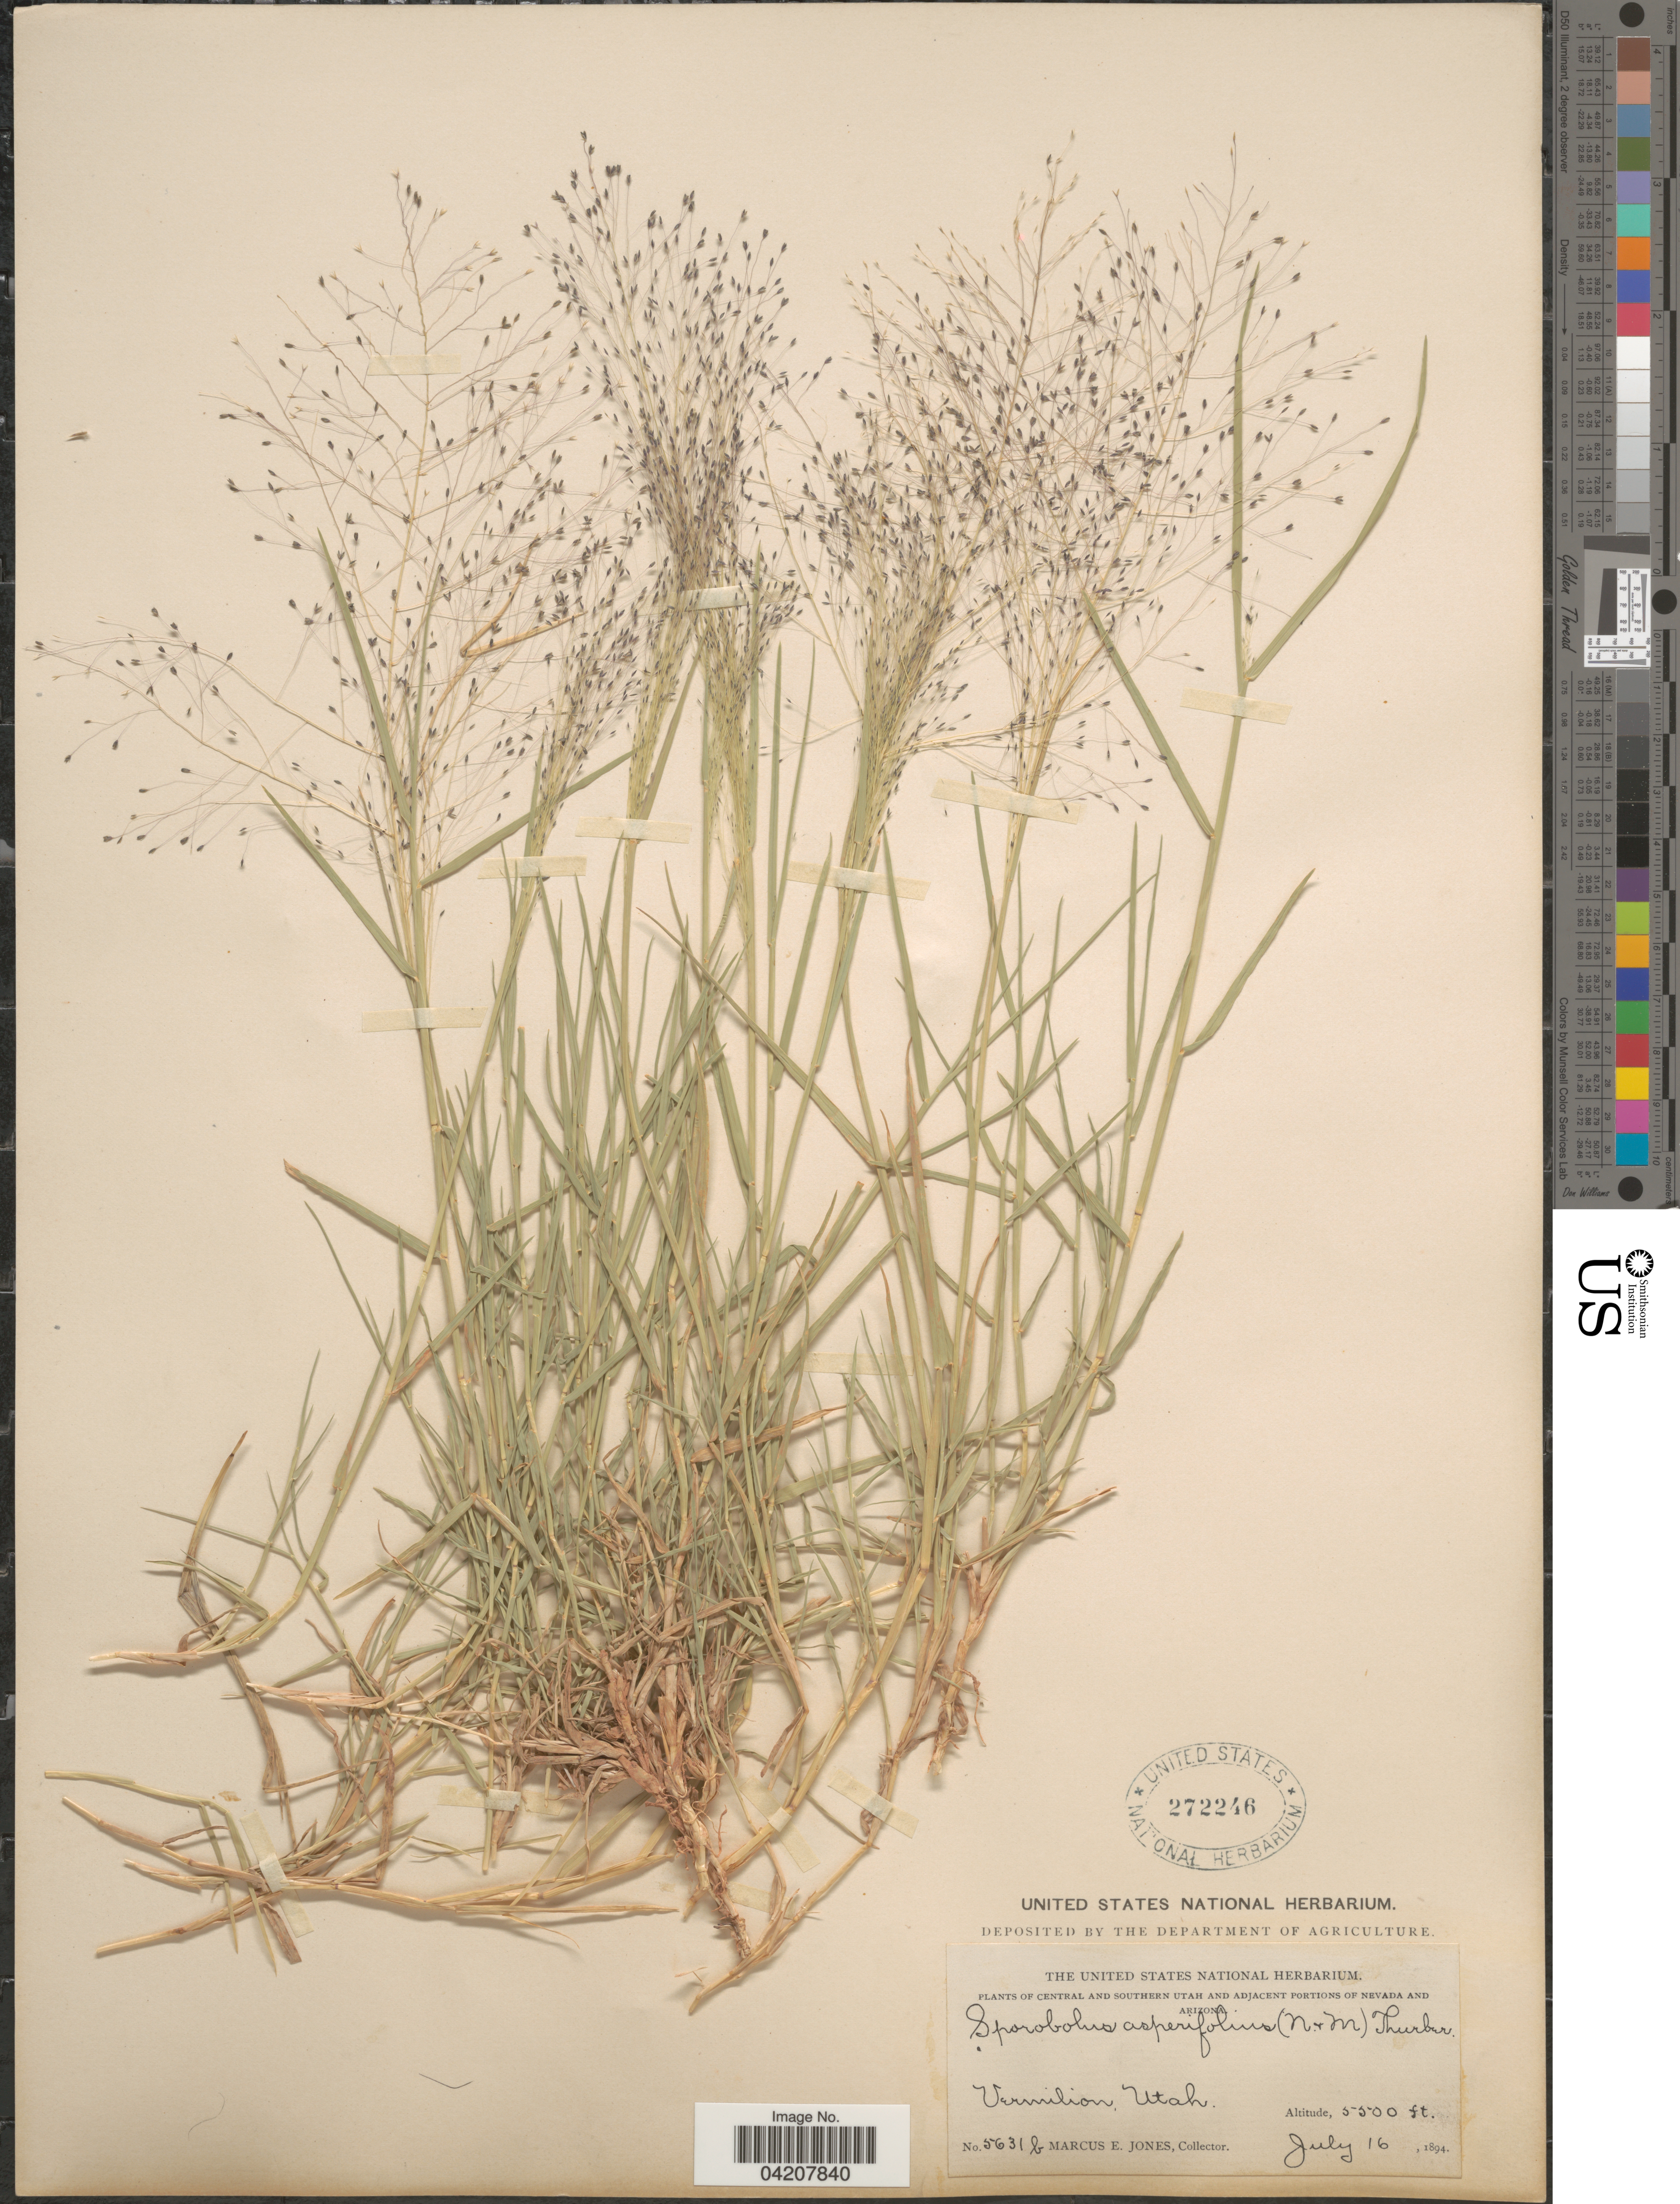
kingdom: Plantae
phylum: Tracheophyta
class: Liliopsida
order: Poales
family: Poaceae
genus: Muhlenbergia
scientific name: Muhlenbergia asperifolia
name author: (Nees & Meyen ex Trin.) Parodi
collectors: M. E. Jones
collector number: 5631b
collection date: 1894-07-16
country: United States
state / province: Utah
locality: Central and Southern Utah. Vermilion.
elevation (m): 1676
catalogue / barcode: US 272246